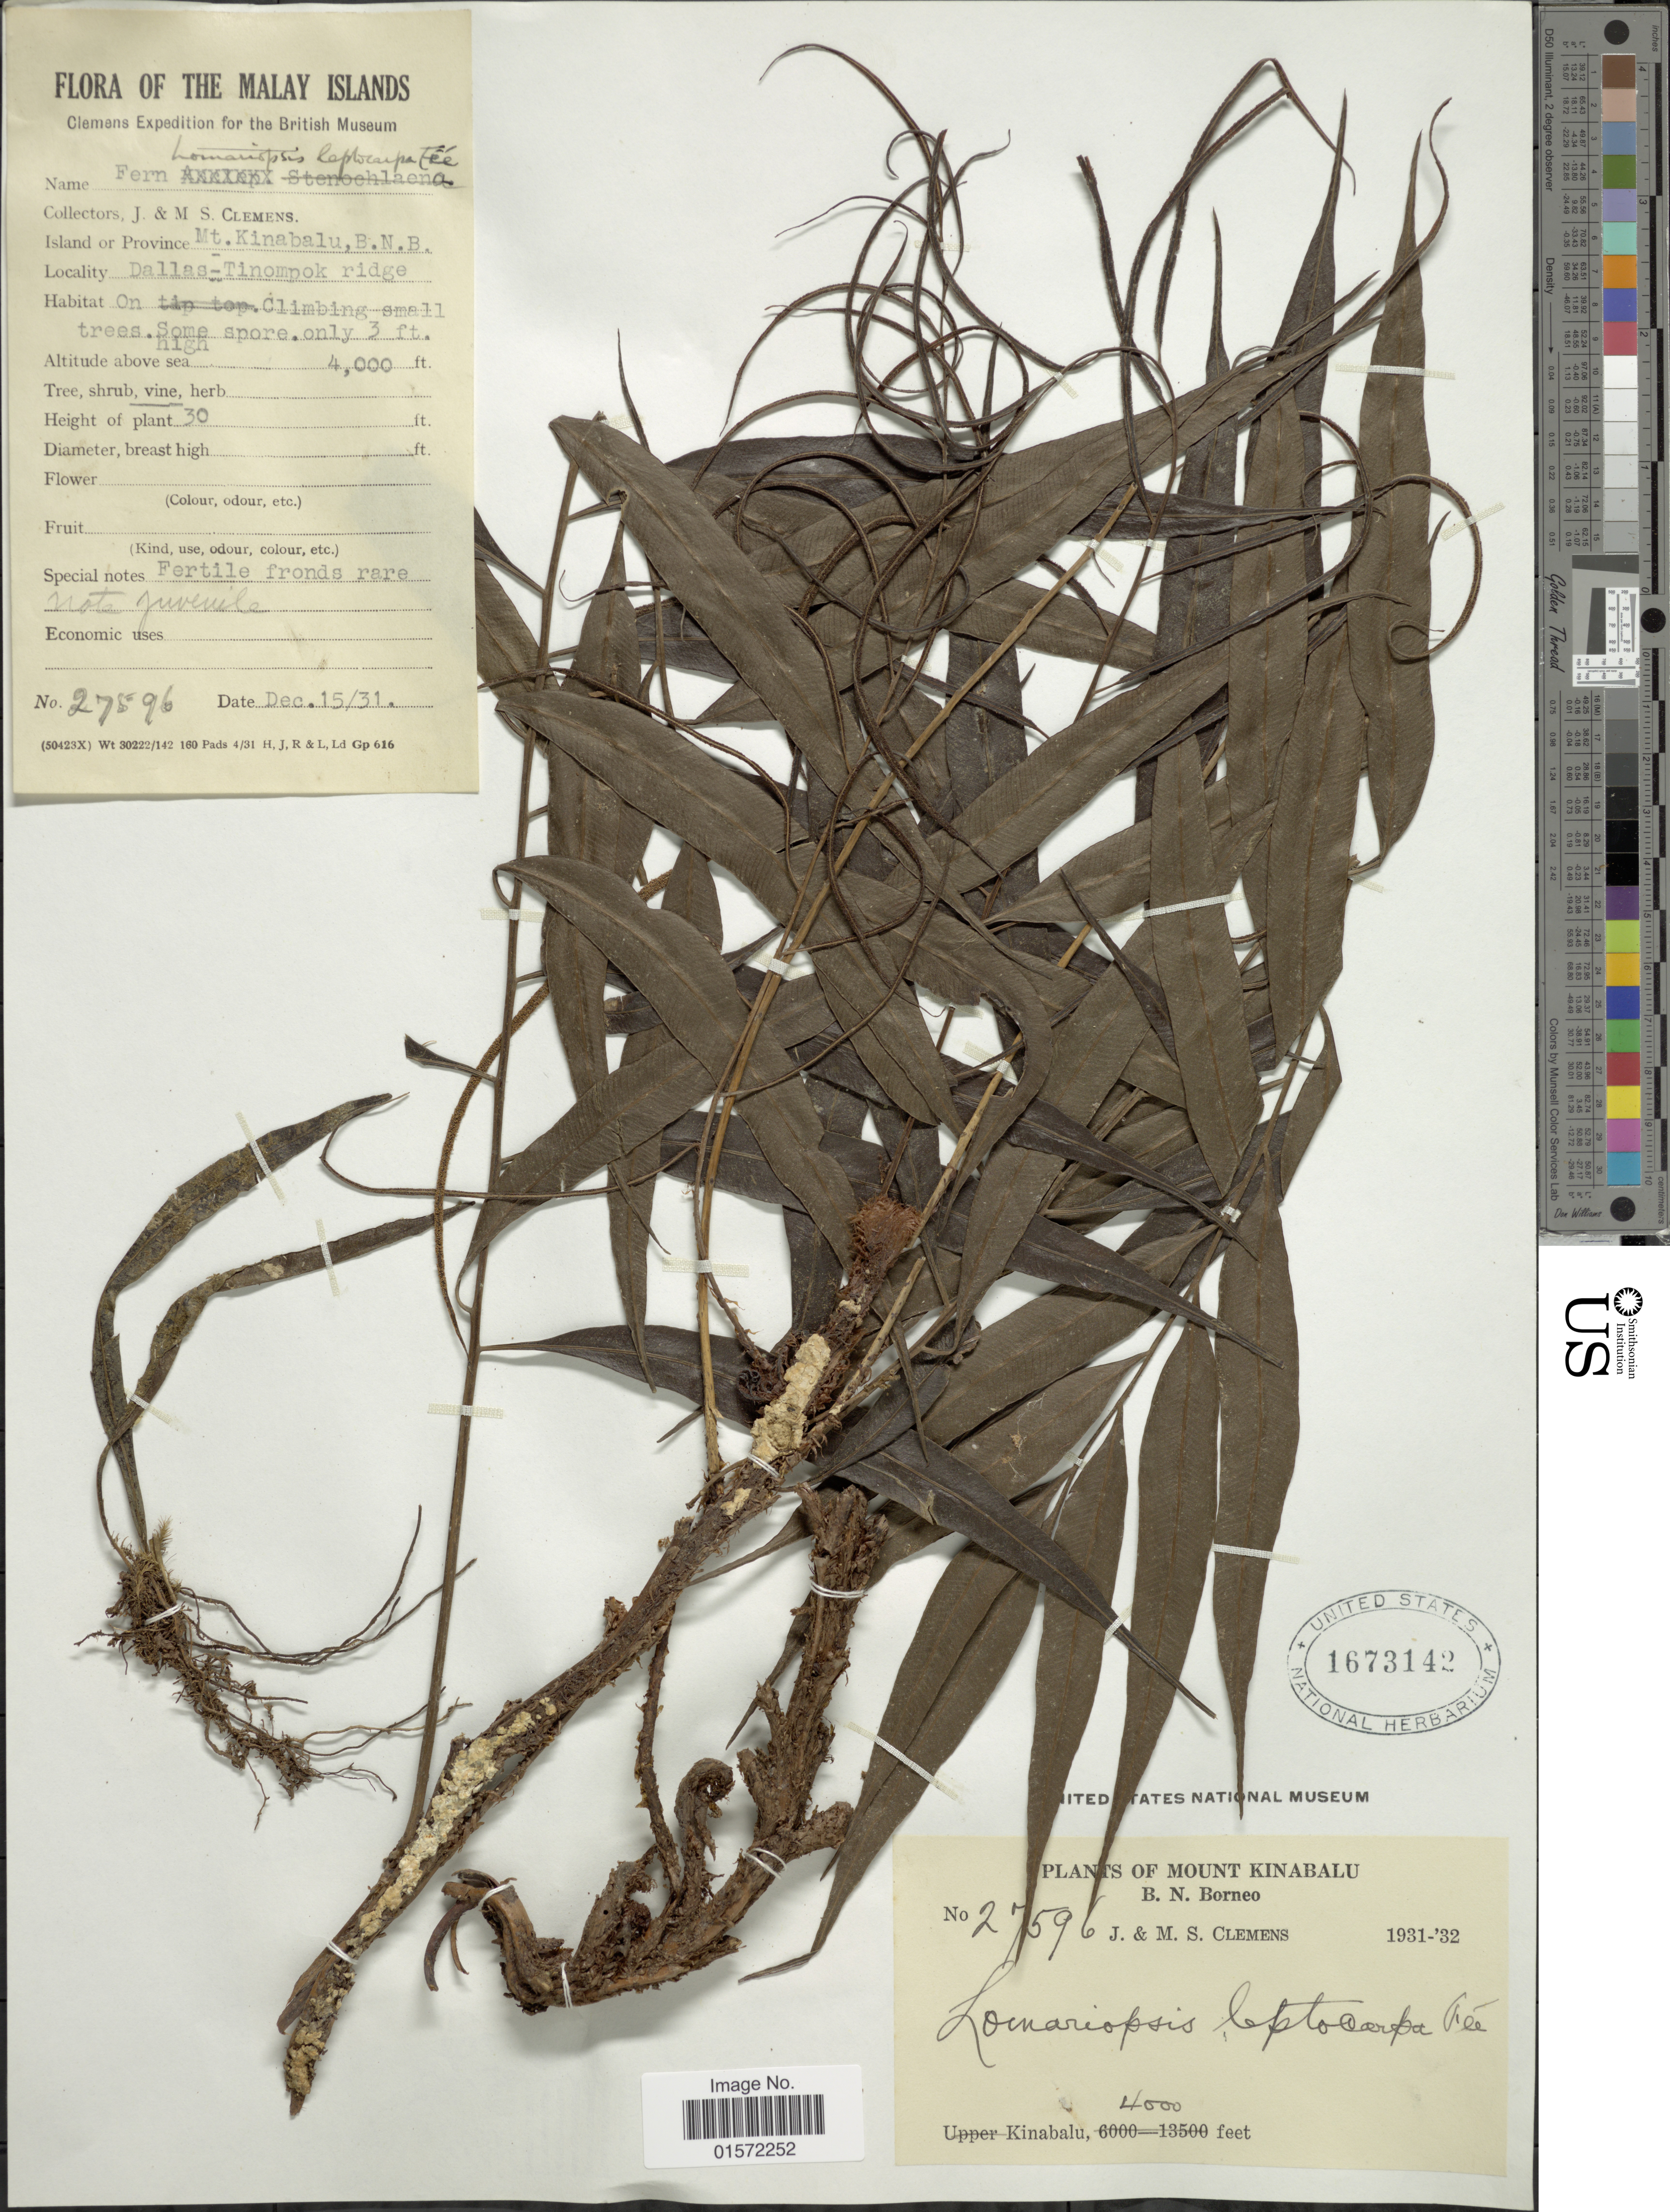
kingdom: Plantae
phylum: Tracheophyta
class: Polypodiopsida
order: Polypodiales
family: Lomariopsidaceae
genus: Lomariopsis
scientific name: Lomariopsis spectabilis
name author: (Kunze) Mett.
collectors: J. Clemens & M. S. Clemens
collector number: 27596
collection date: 1931-12-15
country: Malaysia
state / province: Sabah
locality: Mount Kinabalu, B. N. Borneo, Kinabalu, Dallas-Tinompok ridge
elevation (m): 1219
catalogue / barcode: US 1673142